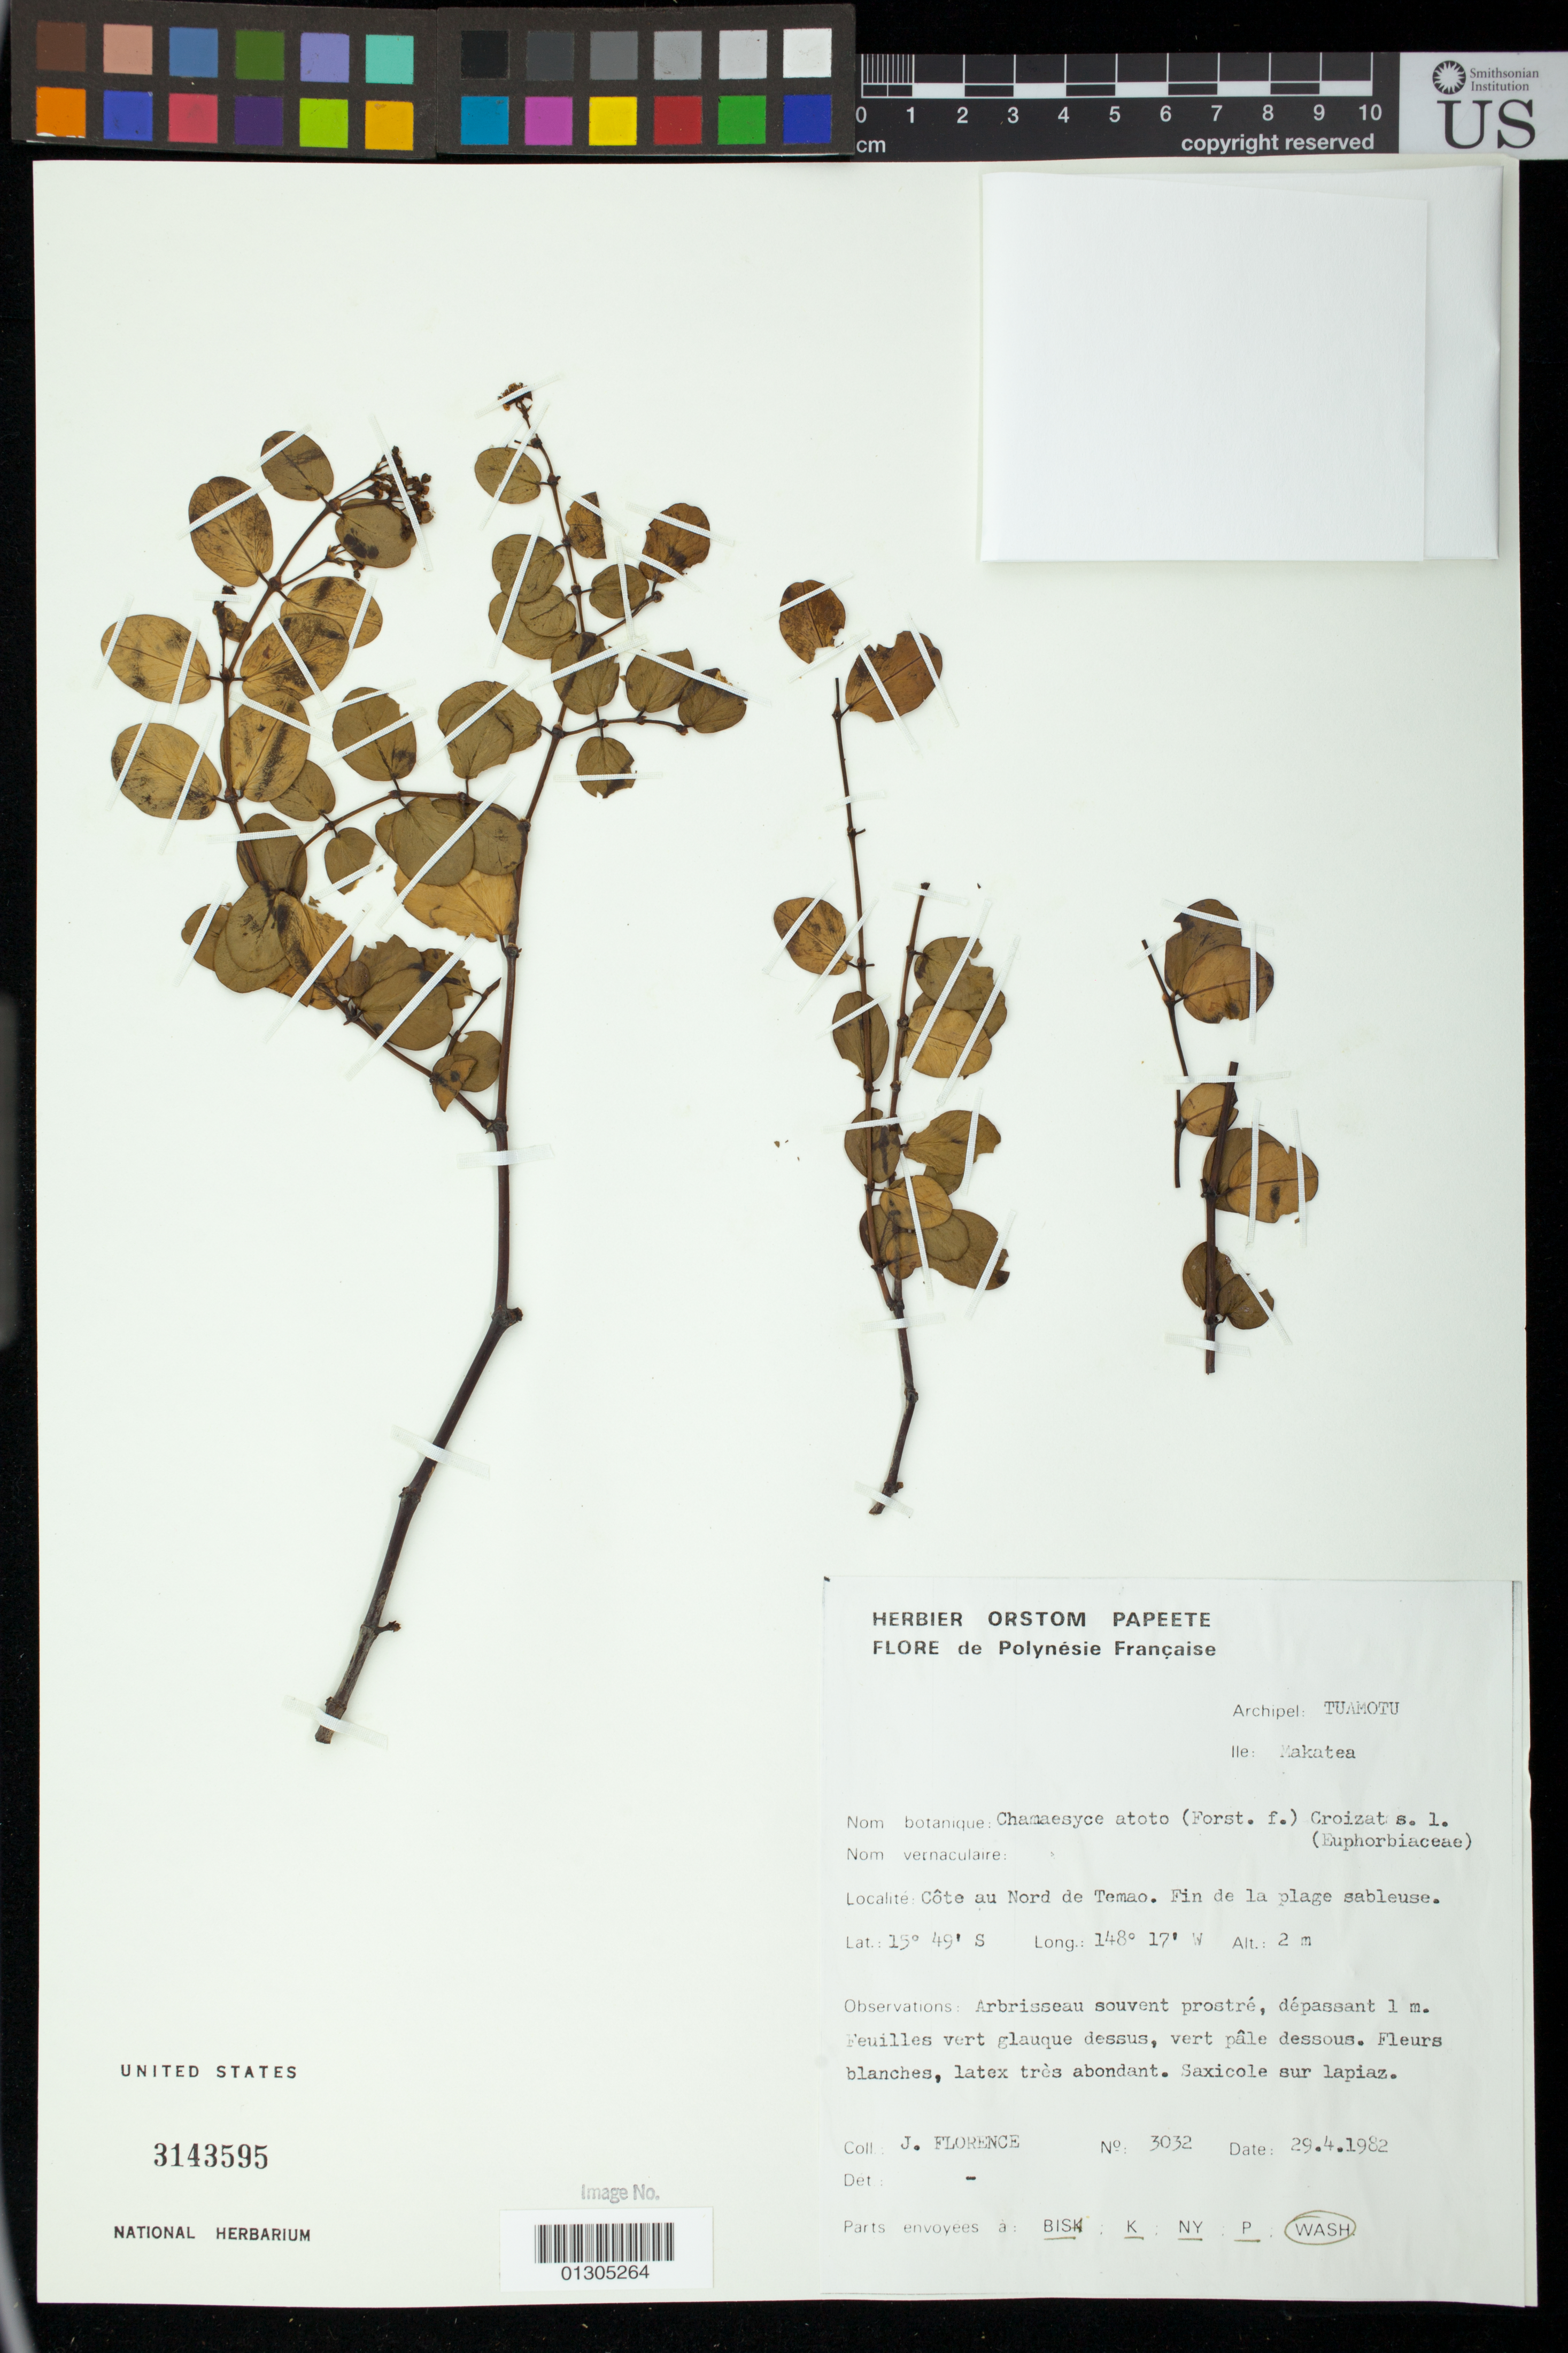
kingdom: Plantae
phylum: Tracheophyta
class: Magnoliopsida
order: Malpighiales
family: Euphorbiaceae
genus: Euphorbia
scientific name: Euphorbia atoto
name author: G. Forst.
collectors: J. Florence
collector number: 3032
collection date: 1982-04-29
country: French Polynesia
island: Makatea [Aurora]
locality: Archipel: Tuamotu, Cote au Nord de Temao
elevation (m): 2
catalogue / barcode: US 3143595